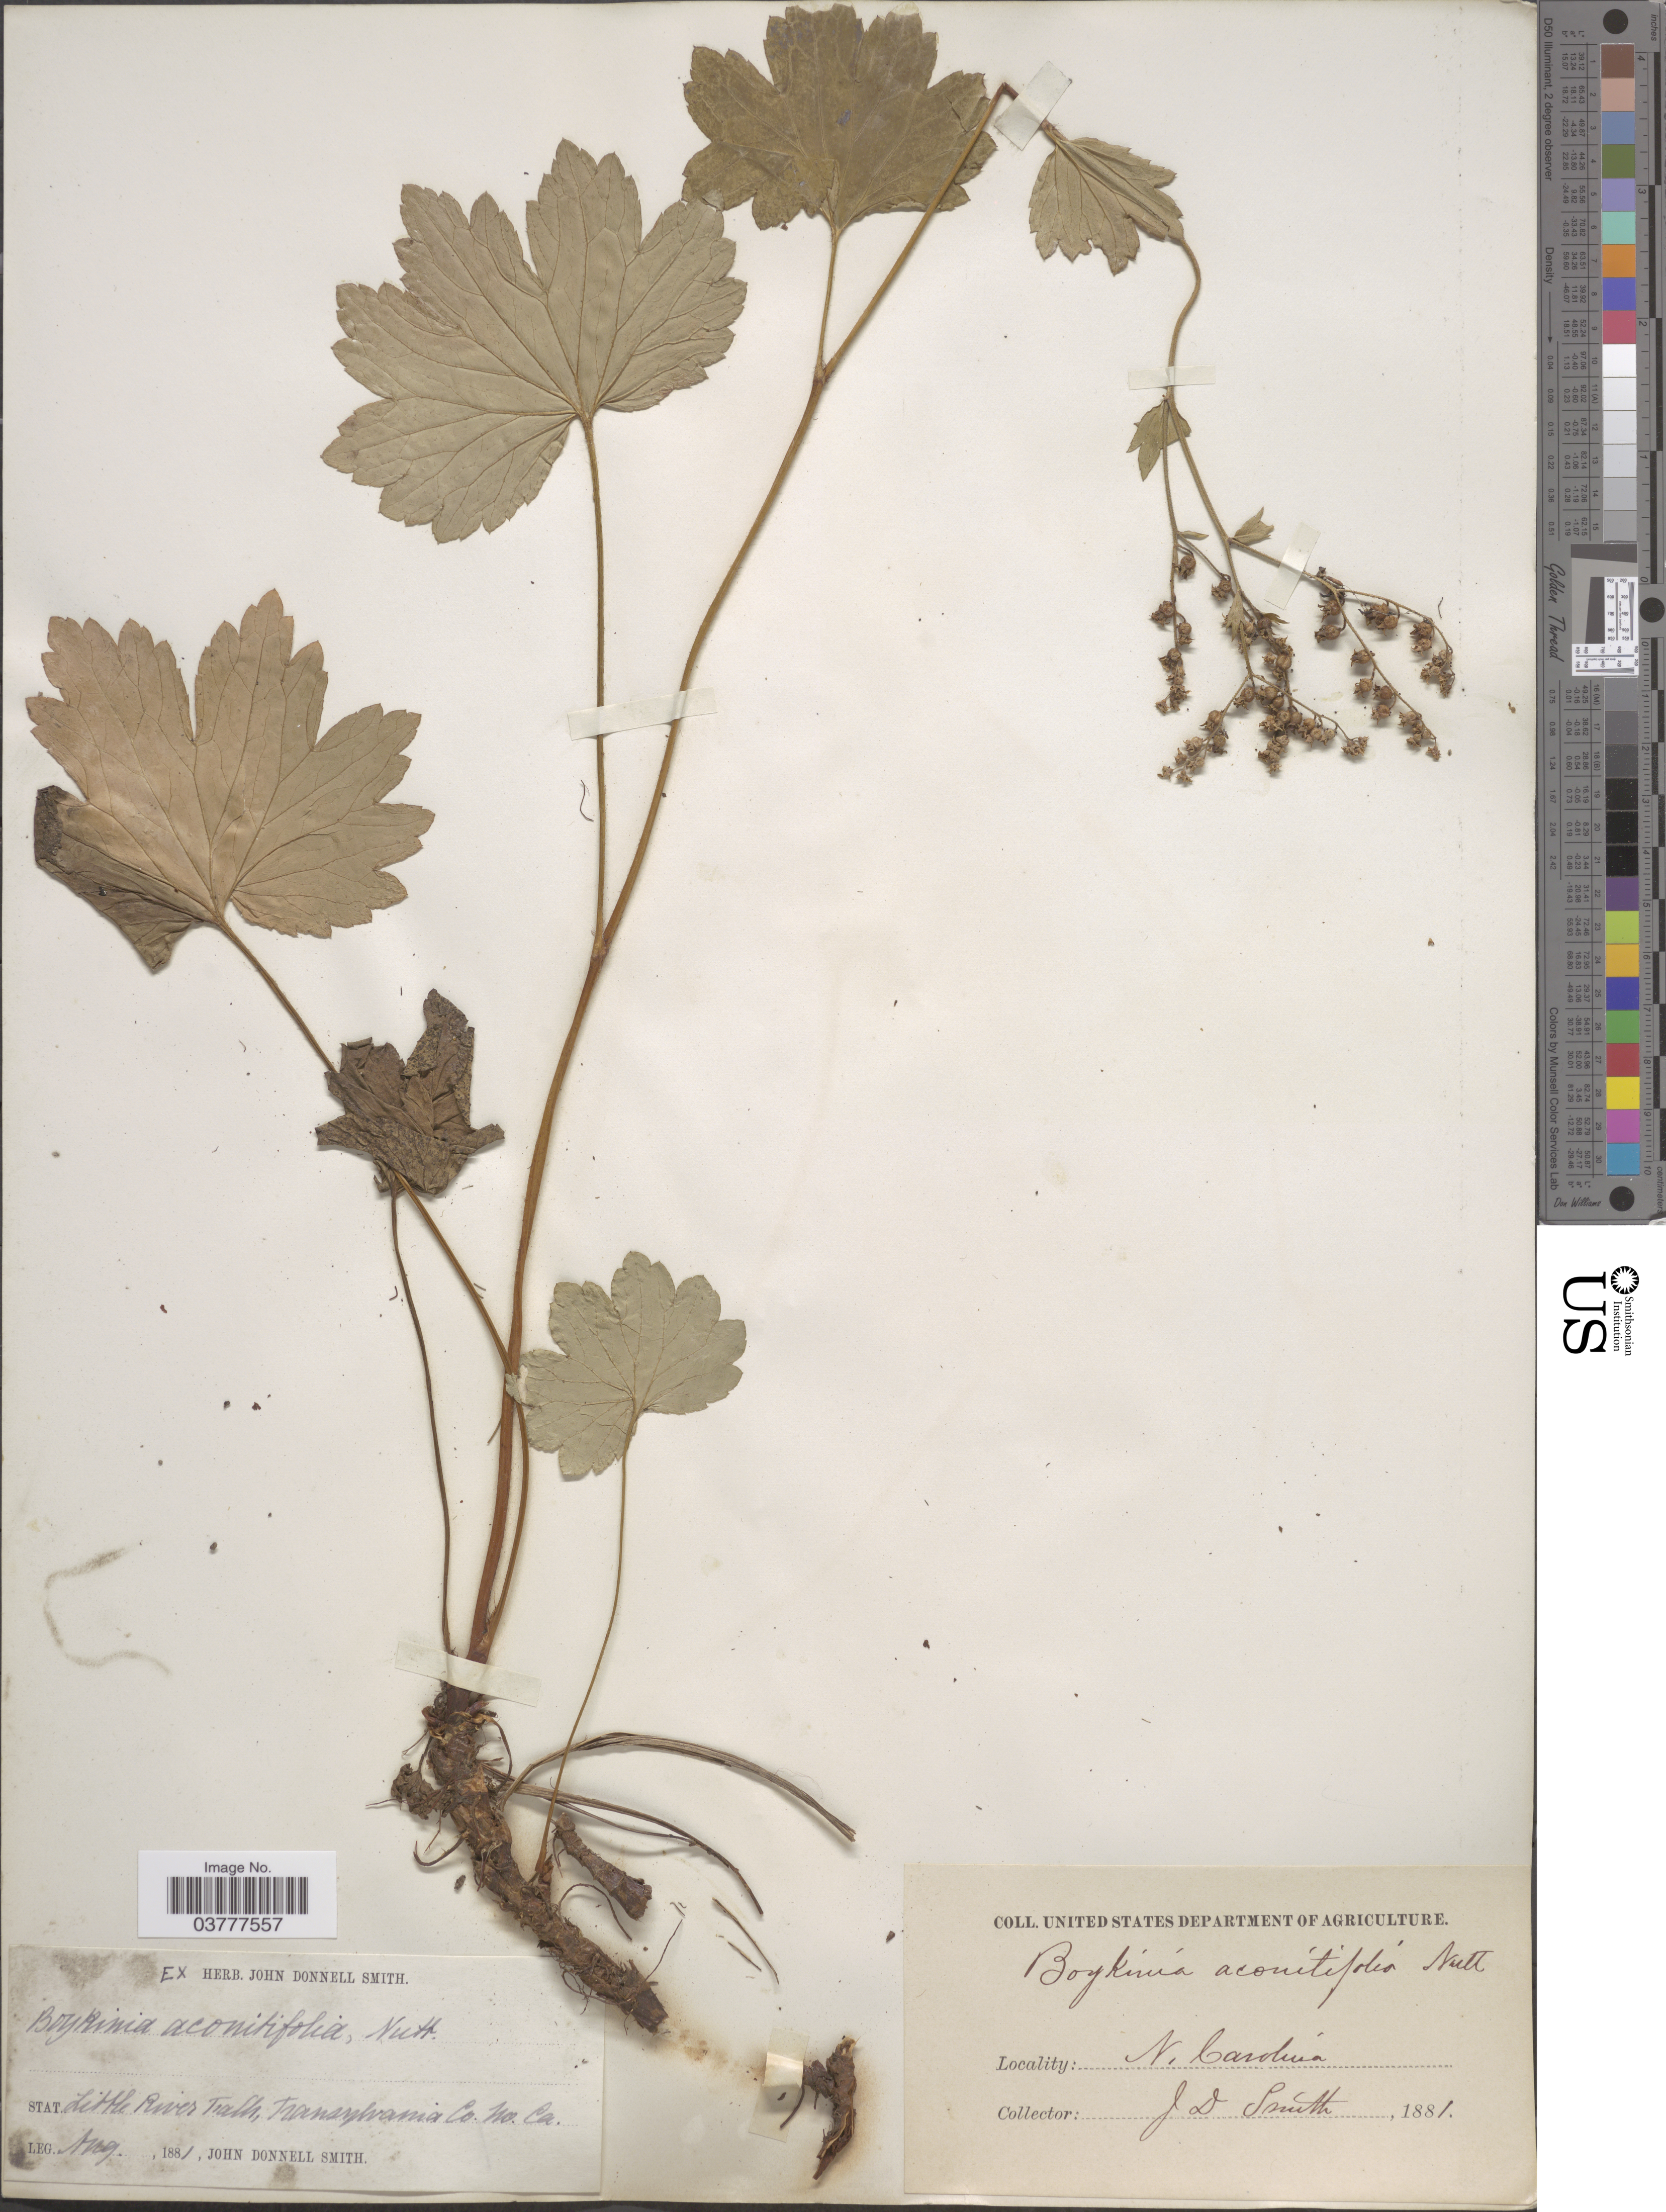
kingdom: Plantae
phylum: Tracheophyta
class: Magnoliopsida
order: Saxifragales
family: Saxifragaceae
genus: Boykinia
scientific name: Boykinia aconitifolia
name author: Nutt.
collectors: J. Donnell Smith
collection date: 1881-08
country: United States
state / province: North Carolina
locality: Stat. Little Rivers Falls, Transylvania Co.